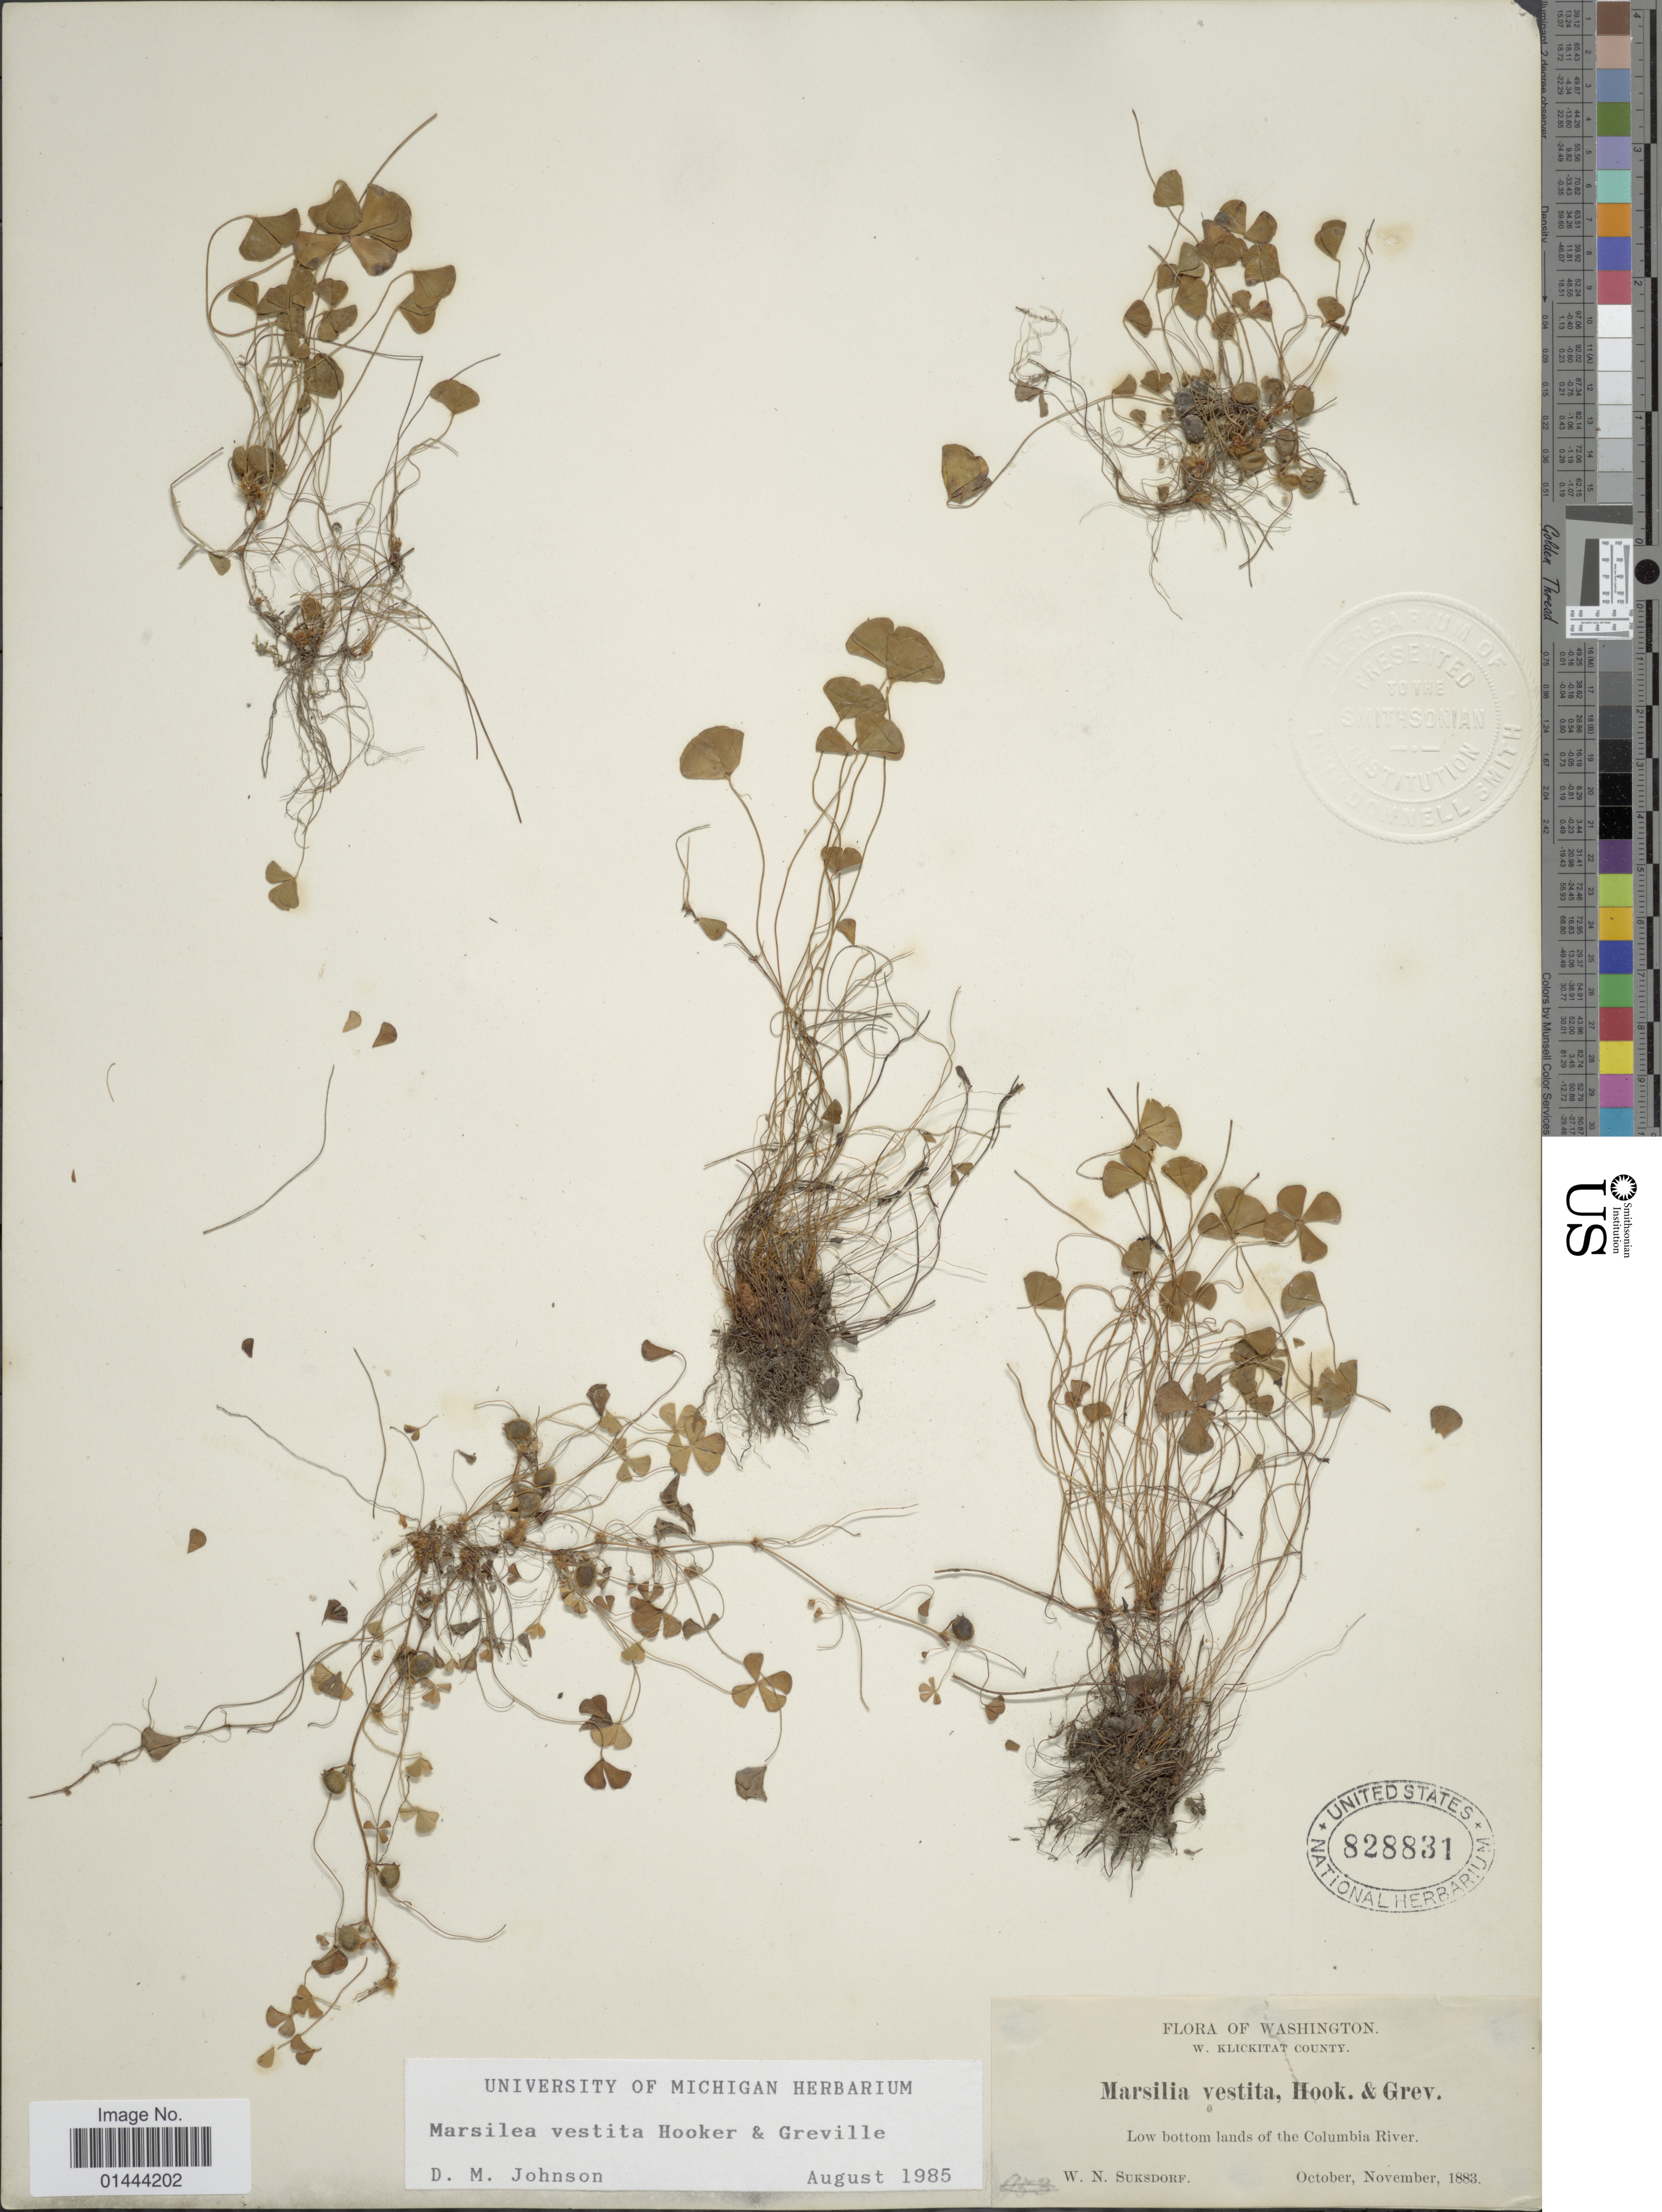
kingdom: Plantae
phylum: Tracheophyta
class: Polypodiopsida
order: Salviniales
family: Marsileaceae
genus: Marsilea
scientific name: Marsilea vestita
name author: Hook. & Grev.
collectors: W. N. Suksdorf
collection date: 1883-10/1883-11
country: United States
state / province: Washington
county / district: Klickitat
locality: W. Klickitat County, low bottom lands of the Columbia River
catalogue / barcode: US 828831